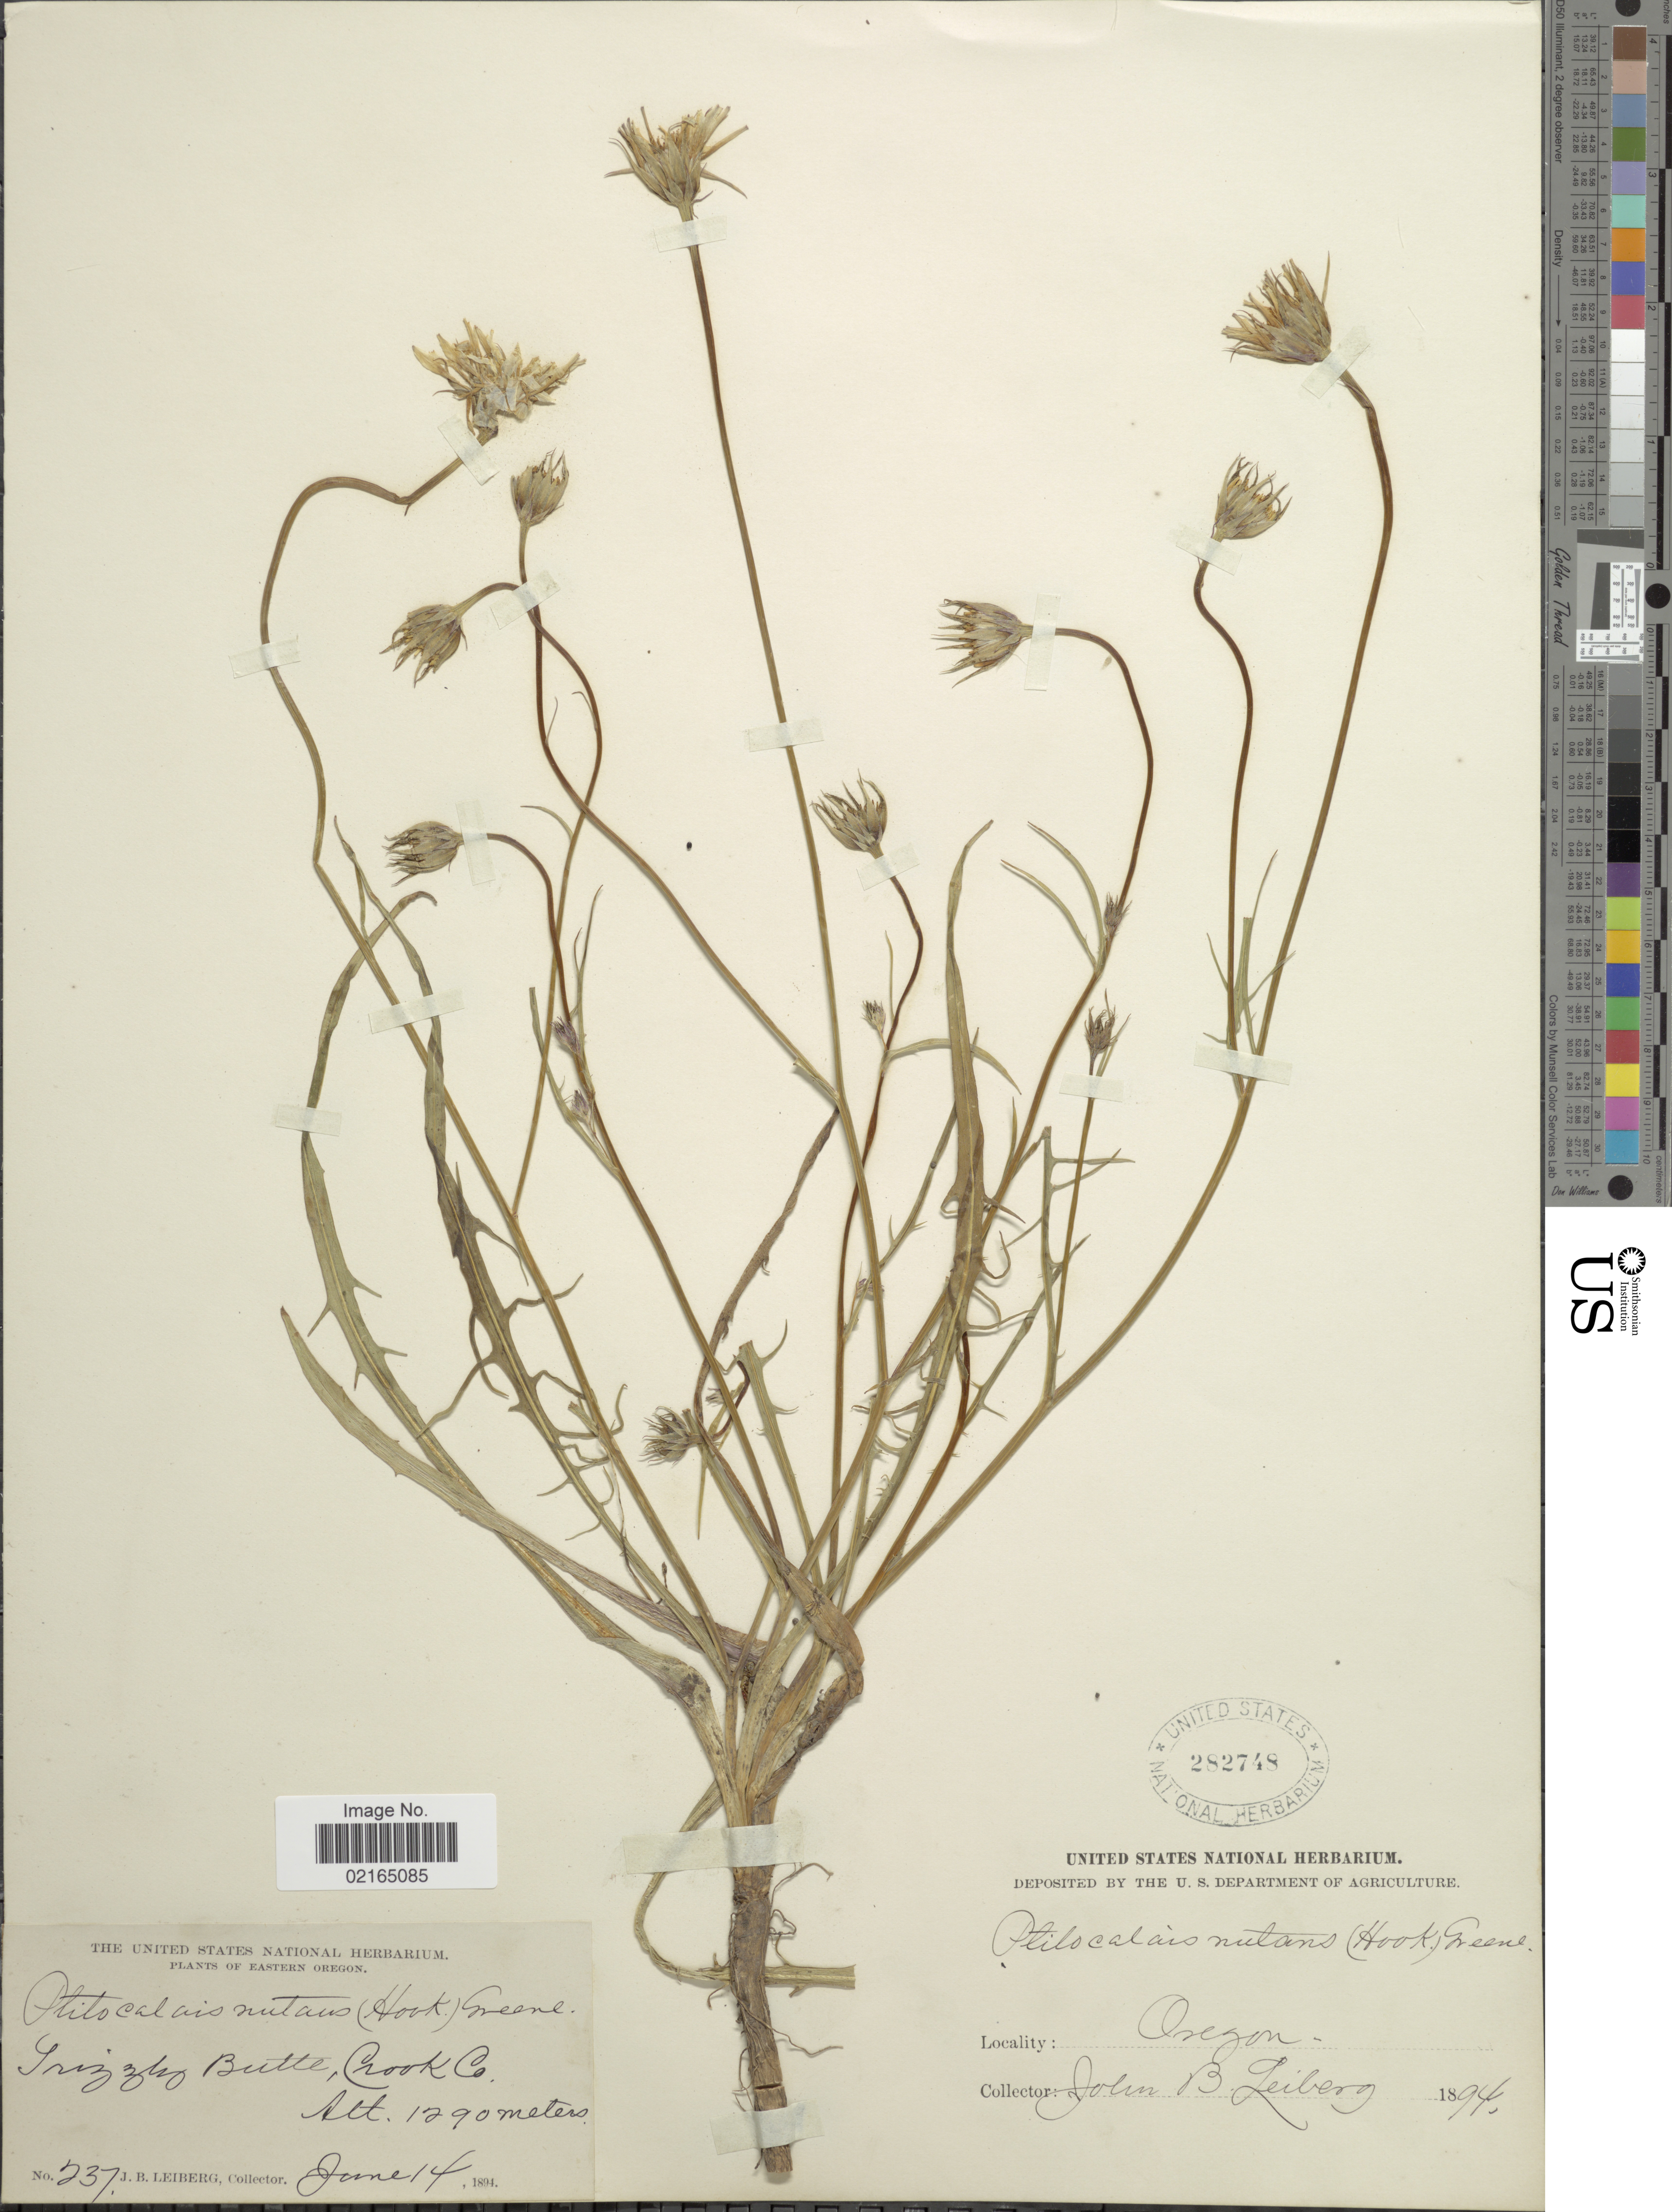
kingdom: Plantae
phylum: Tracheophyta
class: Magnoliopsida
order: Asterales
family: Asteraceae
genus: Microseris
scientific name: Microseris nutans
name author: (Hook.) Sch. Bip.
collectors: J. B. Leiberg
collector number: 237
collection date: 1894-06-14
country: United States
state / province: Oregon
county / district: Crook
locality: Eastern Orego, Grizzley Butte, Crook Co.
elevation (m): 1290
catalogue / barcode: US 282748